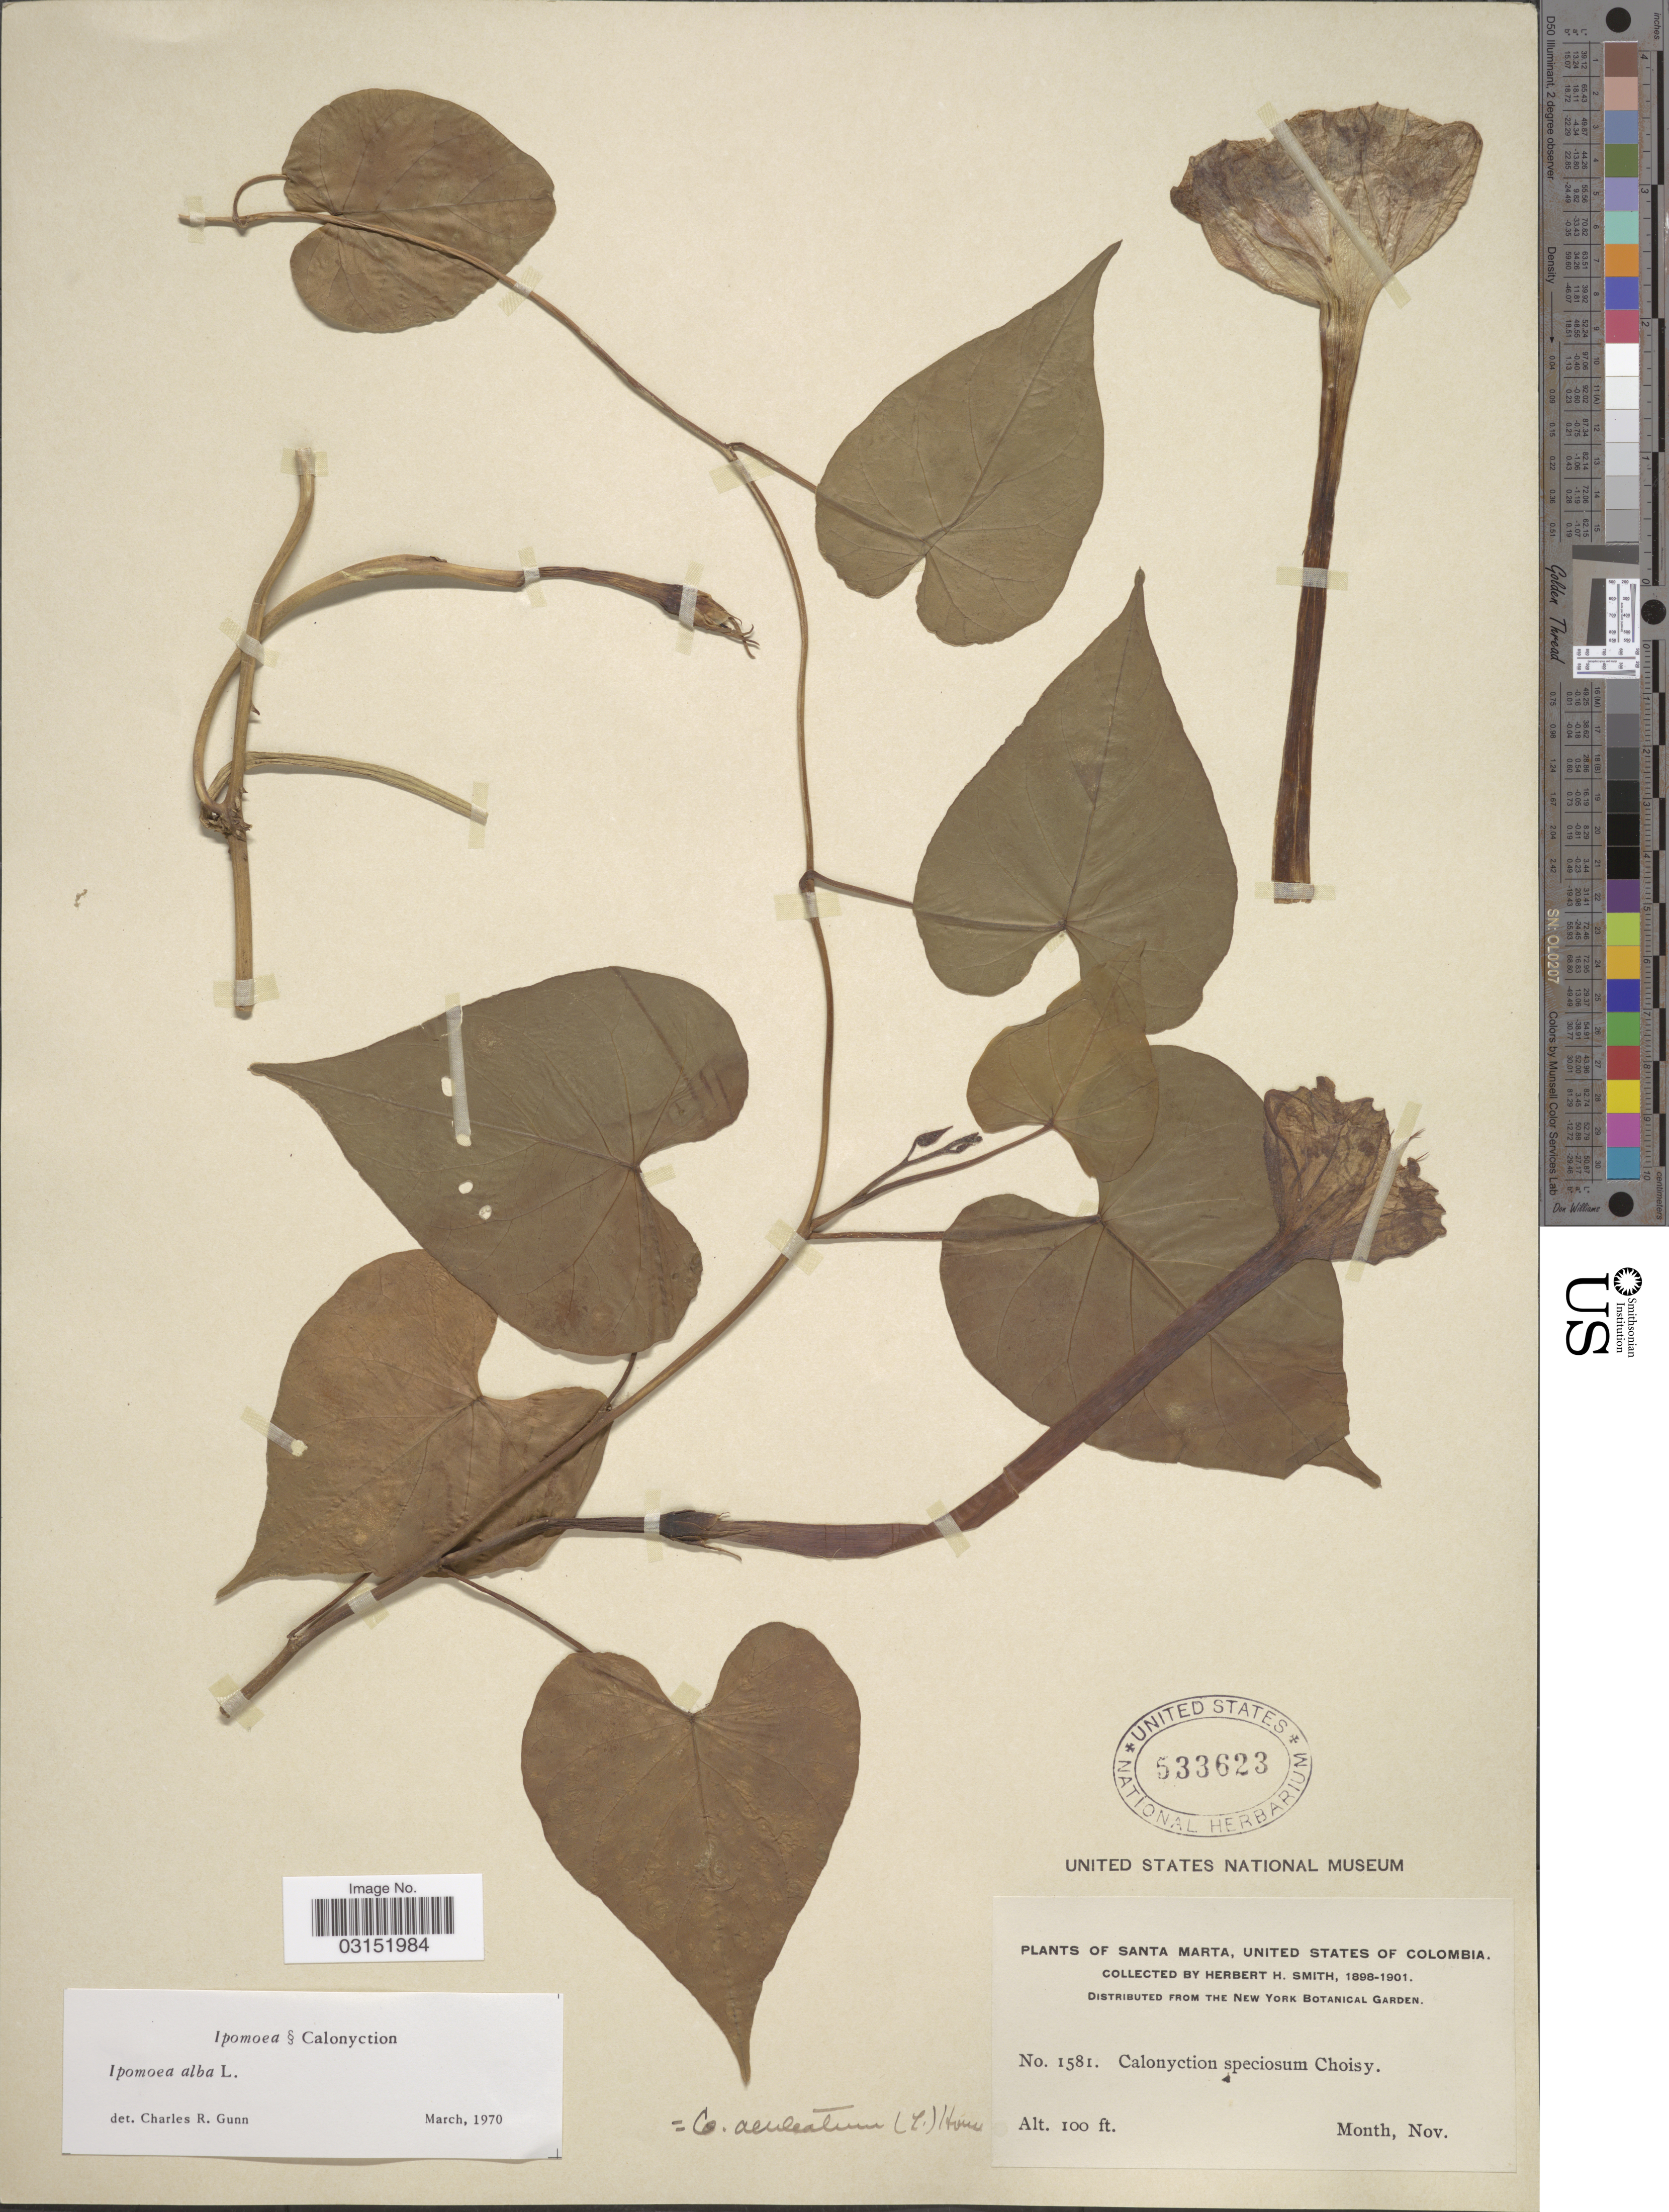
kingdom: Plantae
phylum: Tracheophyta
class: Magnoliopsida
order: Solanales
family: Convolvulaceae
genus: Ipomoea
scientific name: Ipomoea alba L.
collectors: Herbert H. Smith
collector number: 1581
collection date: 1898-11/1901-11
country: Colombia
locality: Santa Marta, United States of Colombia.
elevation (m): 30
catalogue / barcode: US 533623